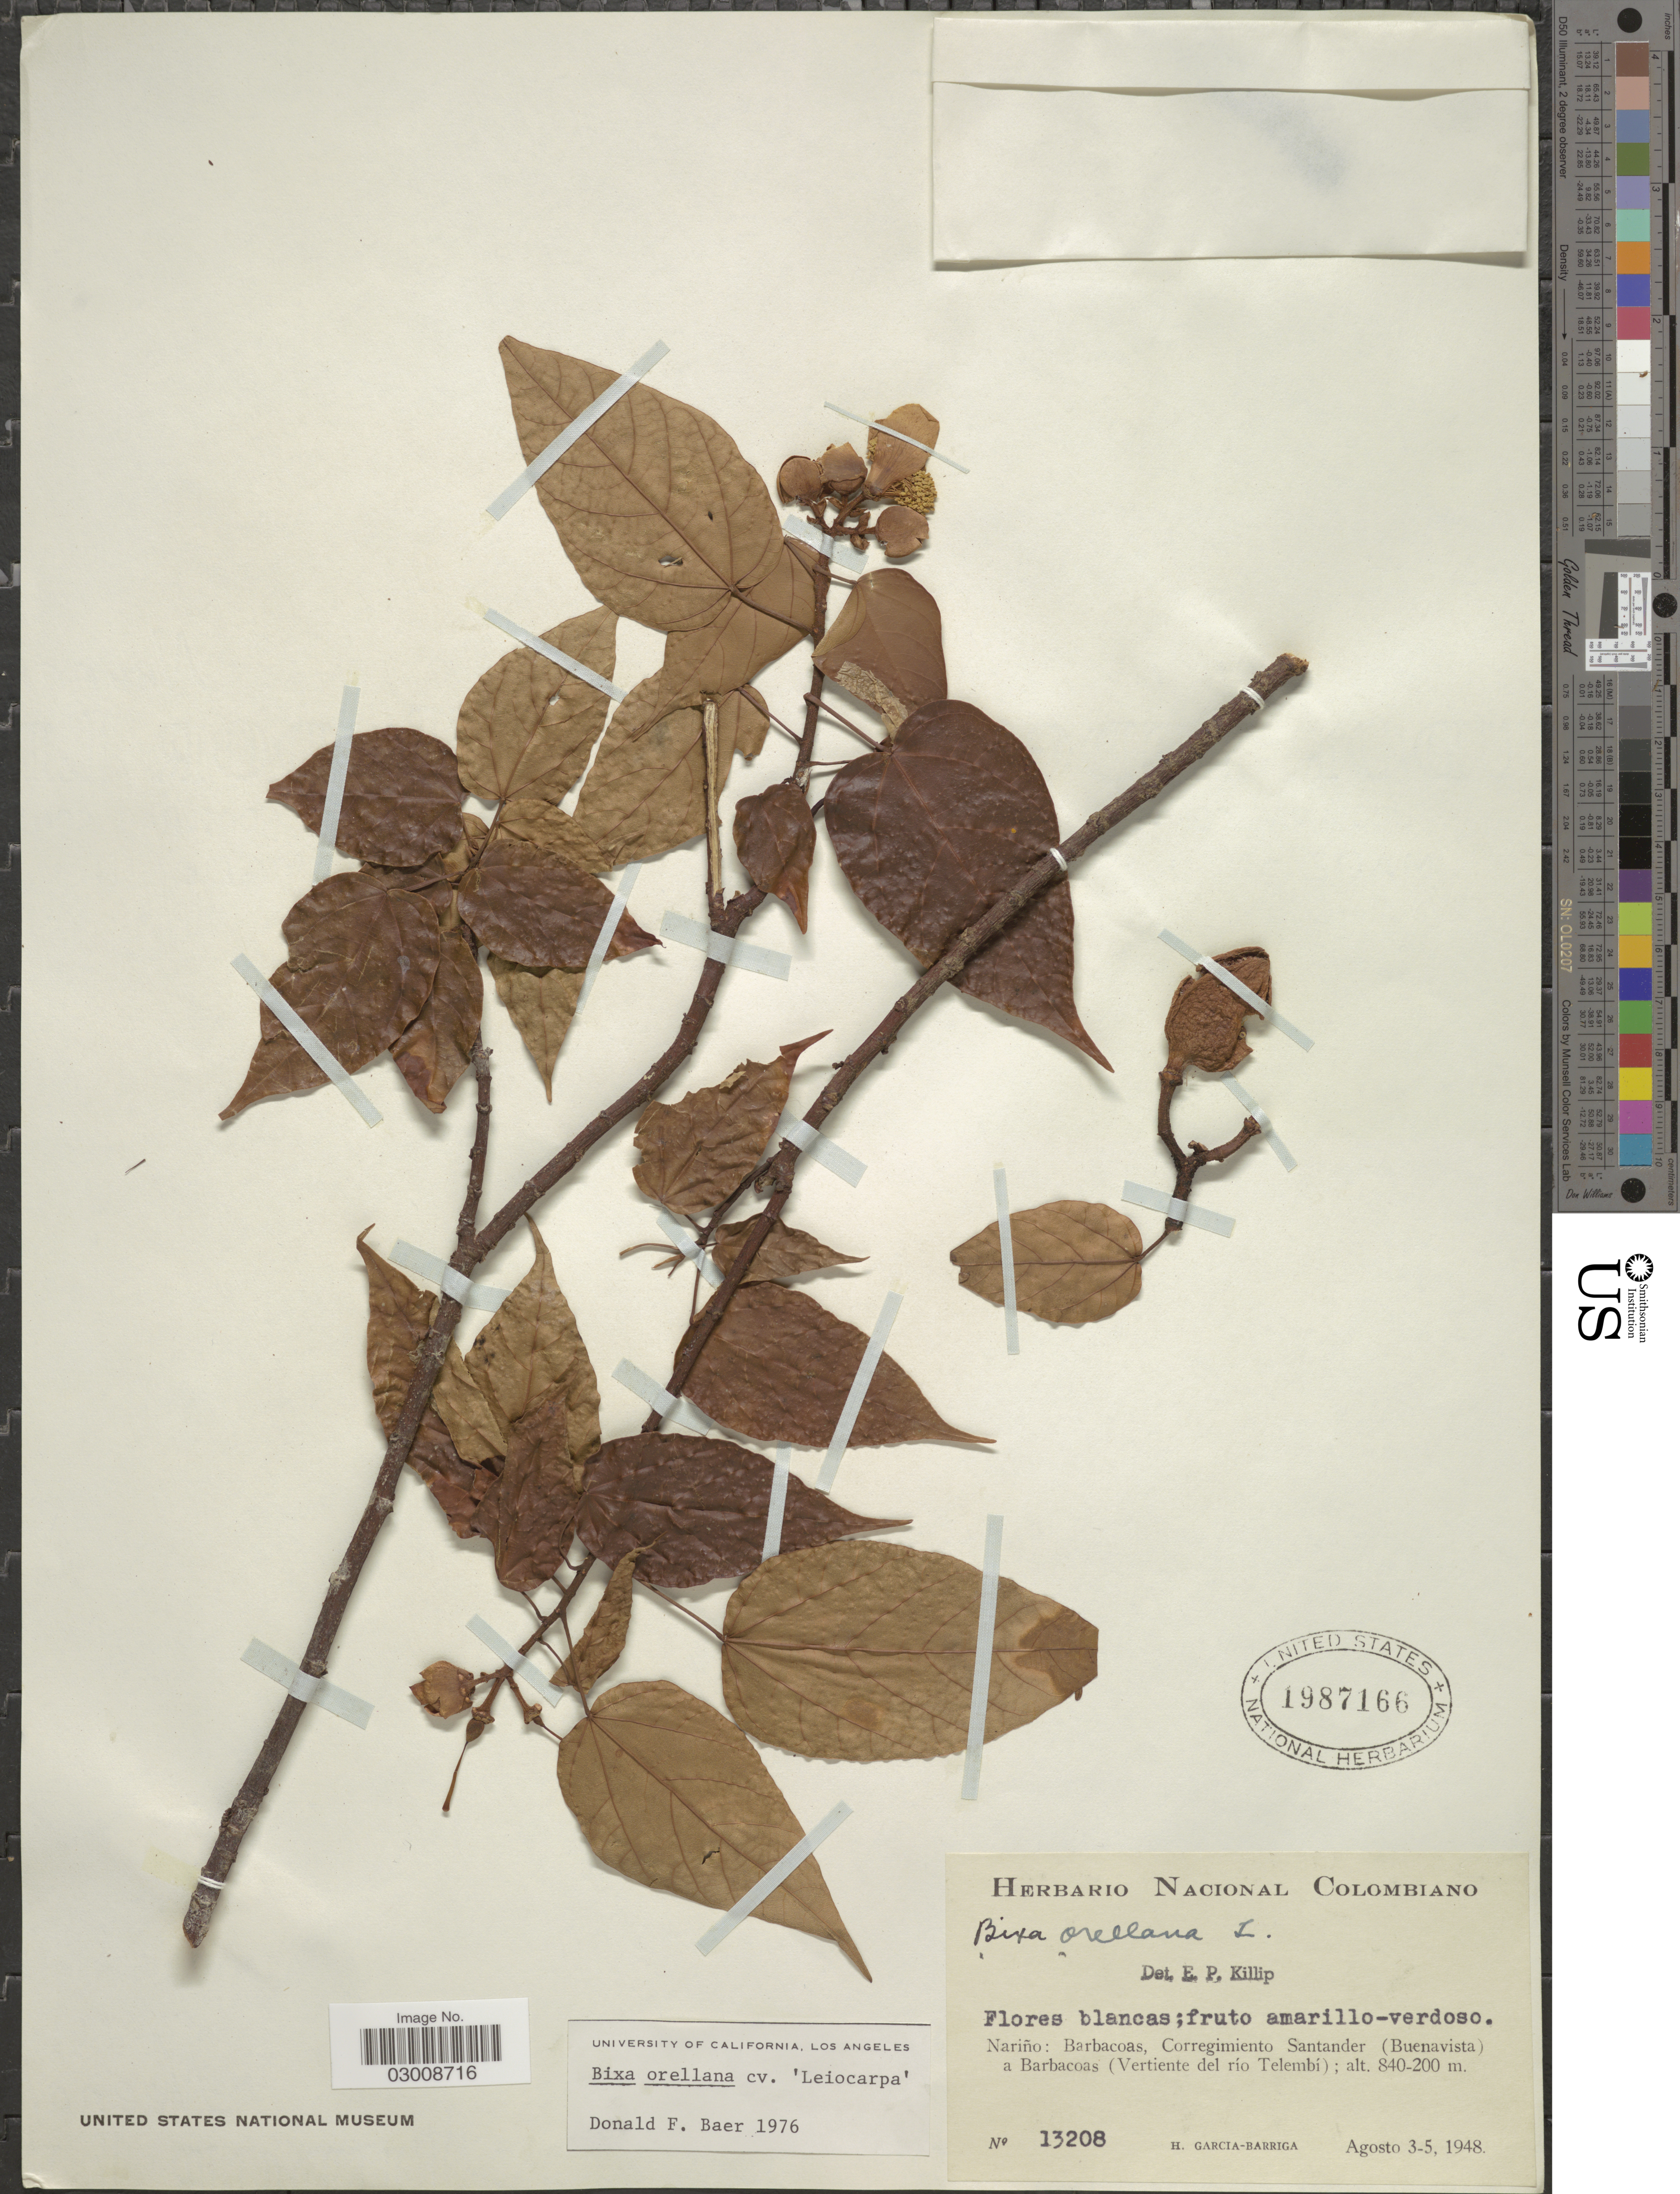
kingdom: Plantae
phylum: Tracheophyta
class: Magnoliopsida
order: Malvales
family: Bixaceae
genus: Bixa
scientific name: Bixa orellana f. leiocarpa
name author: (Kuntze) J.F. Macbr.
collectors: H. García Barriga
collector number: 13208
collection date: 1948-08-03/1948-08-05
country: Colombia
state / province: Nariño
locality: Barbacoas, Corregimiento Santander (Buenavista) a Barbacoas (Vertiente del río Telembí).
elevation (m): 200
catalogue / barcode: US 1987166